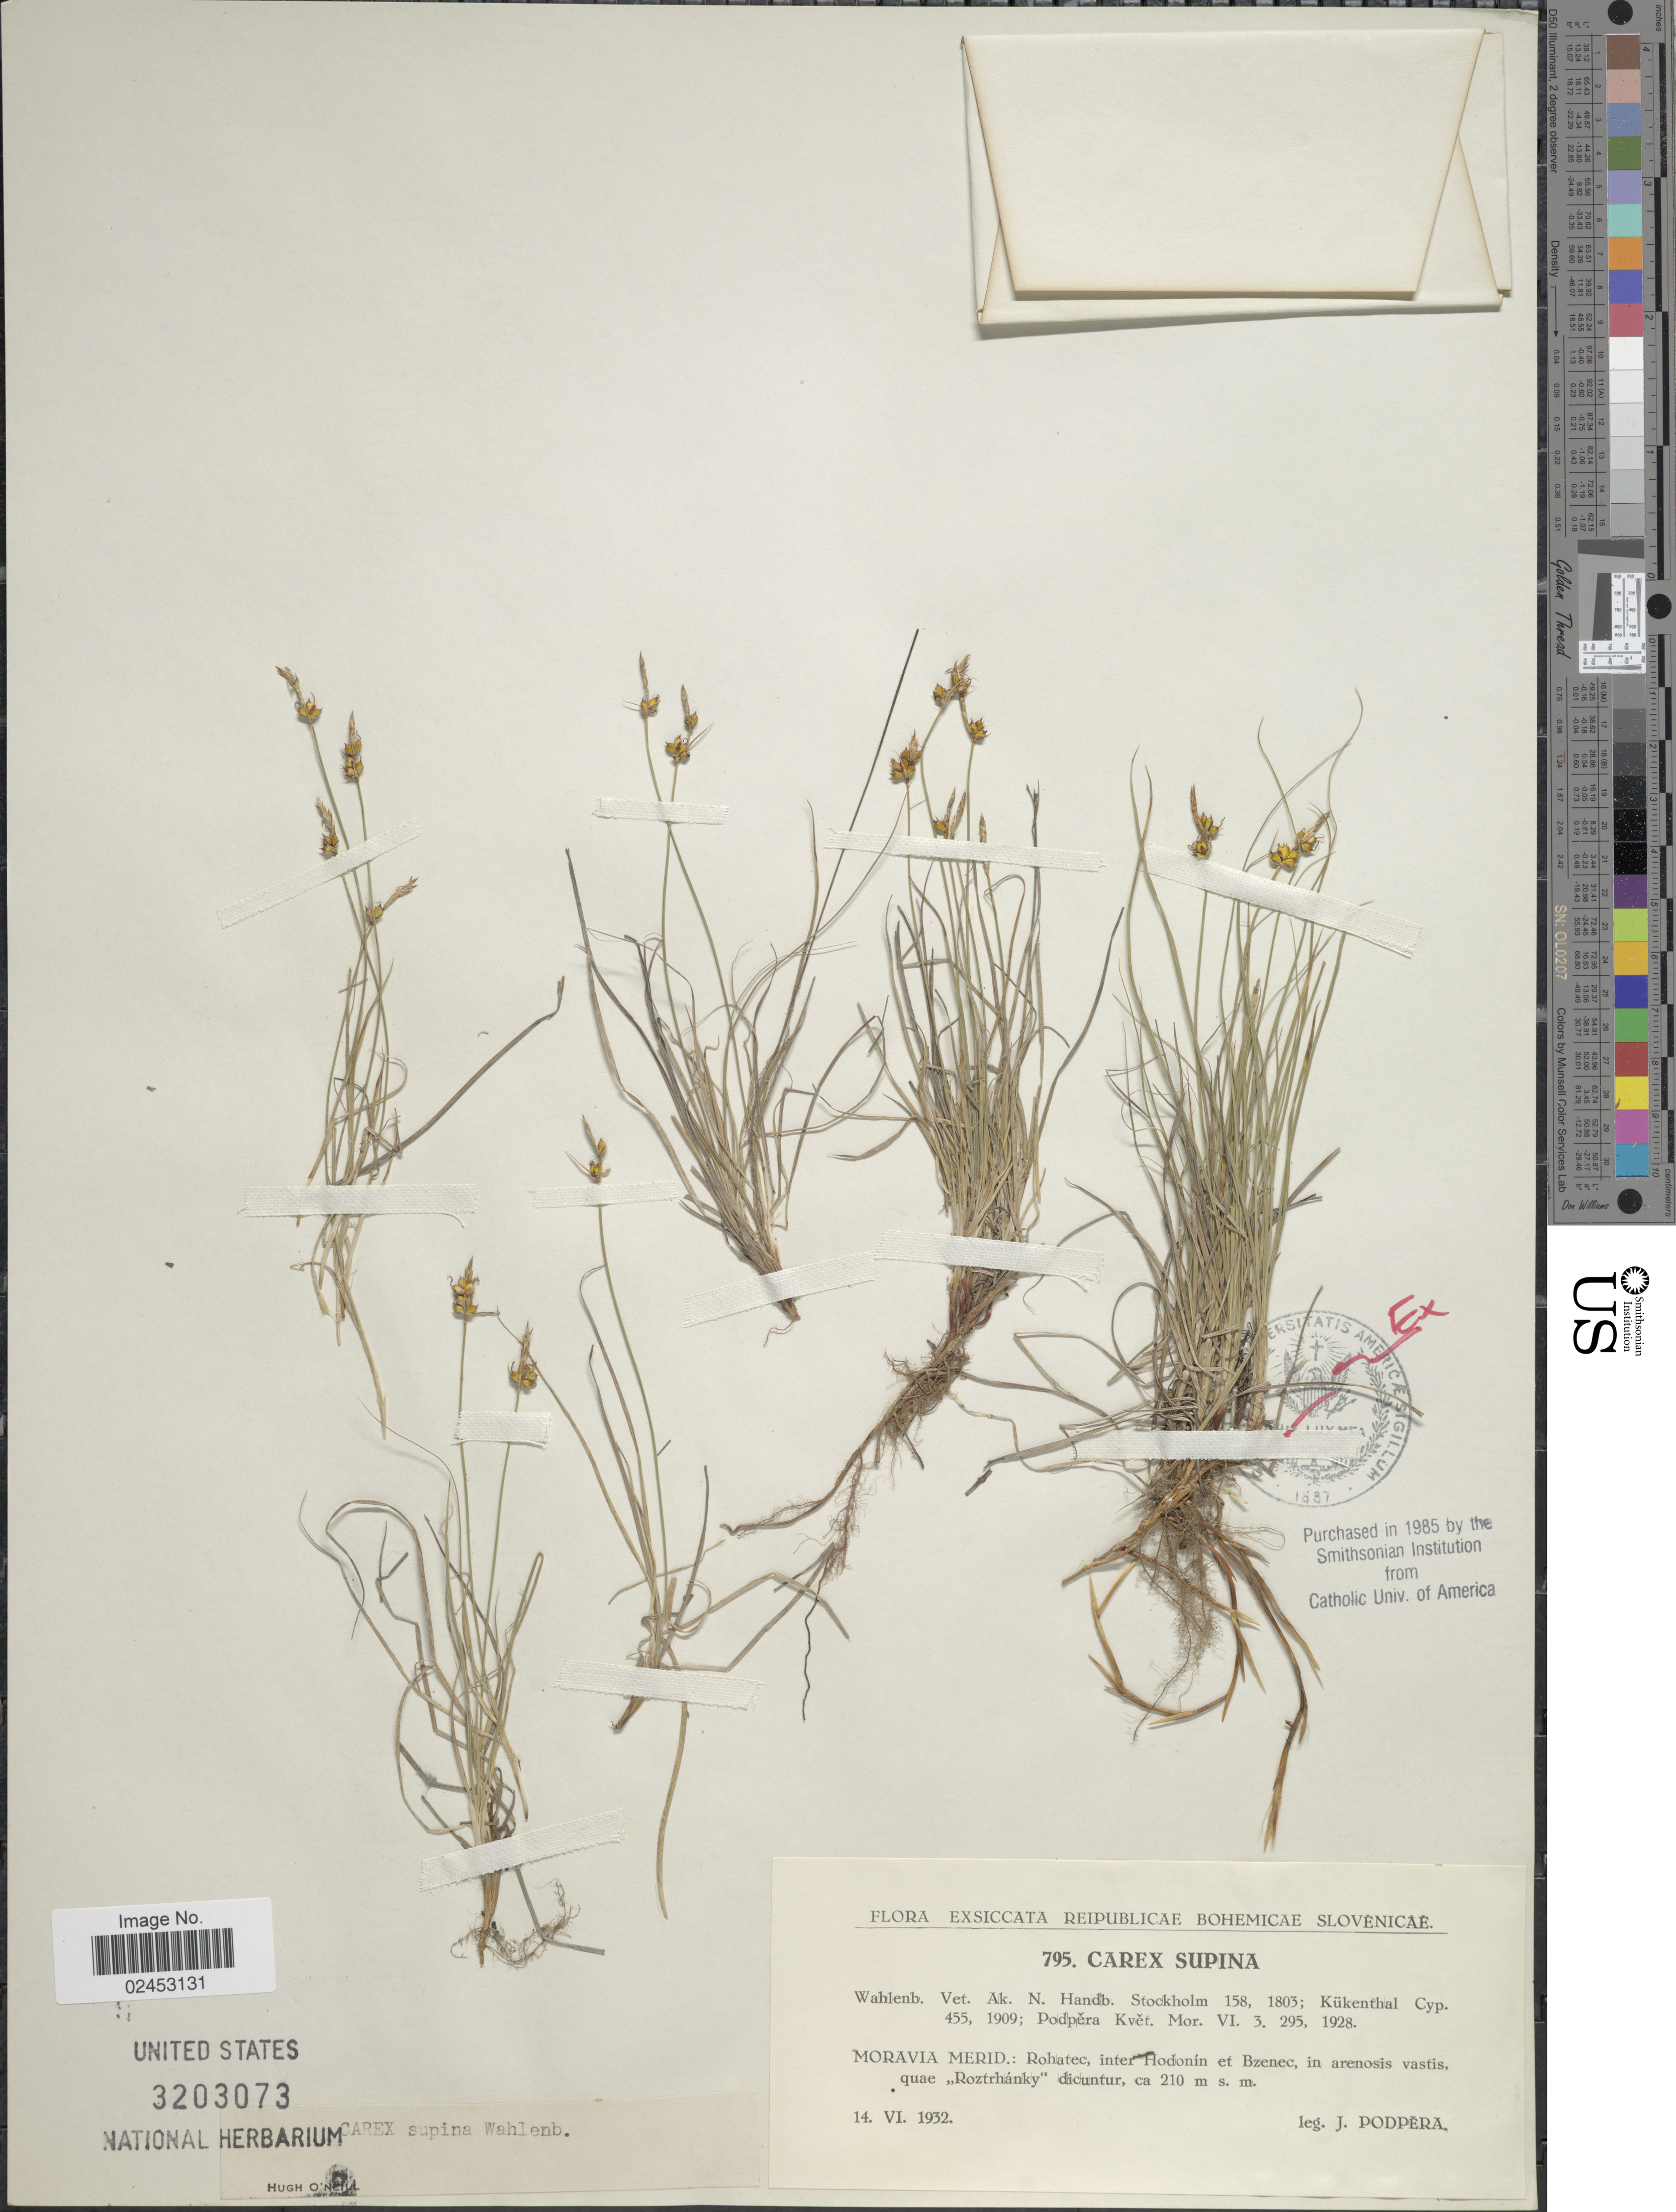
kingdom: Plantae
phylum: Tracheophyta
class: Liliopsida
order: Poales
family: Cyperaceae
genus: Carex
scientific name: Carex supina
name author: Willd. ex Wahlenb.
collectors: J. Podpera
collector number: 795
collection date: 1932-06-14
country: Czechia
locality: Reipublicae Bohemicae Slovenicae, Moravia merid.: Rohatec, inter Hodonin et Bzenec, in arenosis vastis, quae "Roztrhanky"dicuntur.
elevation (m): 210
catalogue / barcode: US 3203073